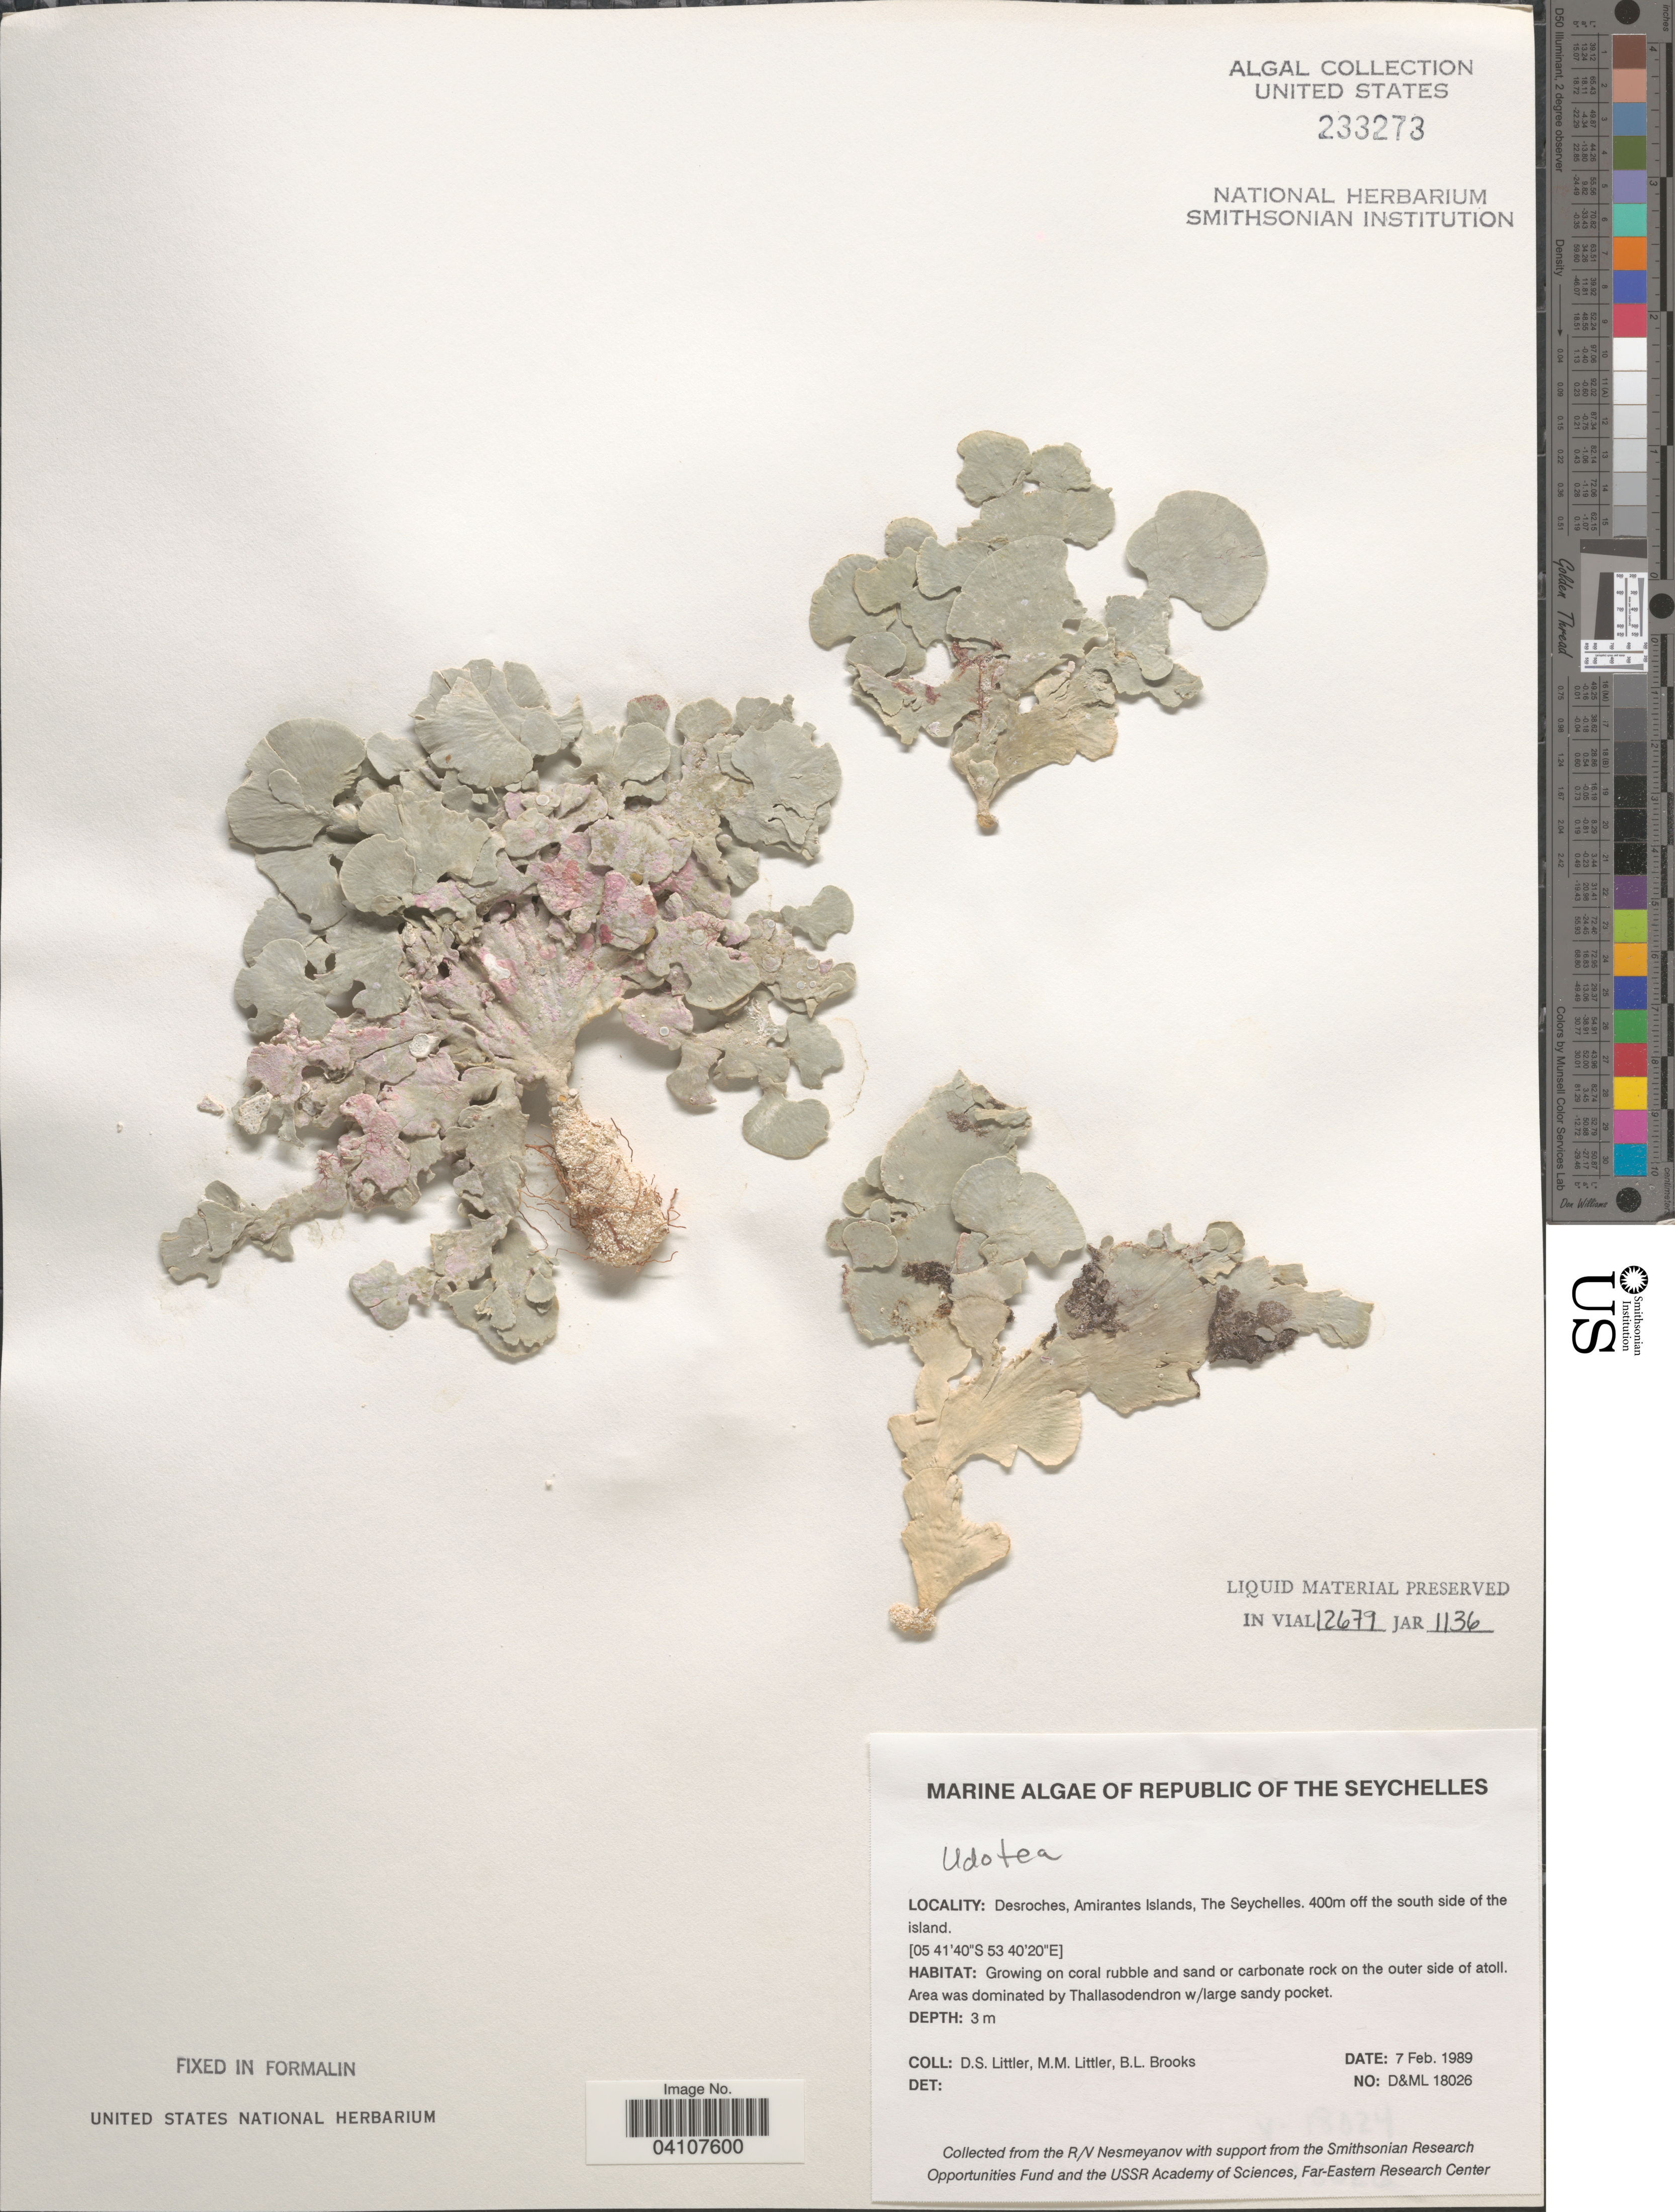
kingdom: Plantae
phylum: Chlorophyta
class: Ulvophyceae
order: Bryopsidales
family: Udoteaceae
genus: Udotea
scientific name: Udotea sp.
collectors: D. S. Littler & B. Brooks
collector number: D&ML18026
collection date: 1989-02-07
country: Seychelles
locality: Republic of the Seychelles. Desroches, Amirantes Islands. 400m off the south side of the island.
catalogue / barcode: US 233273